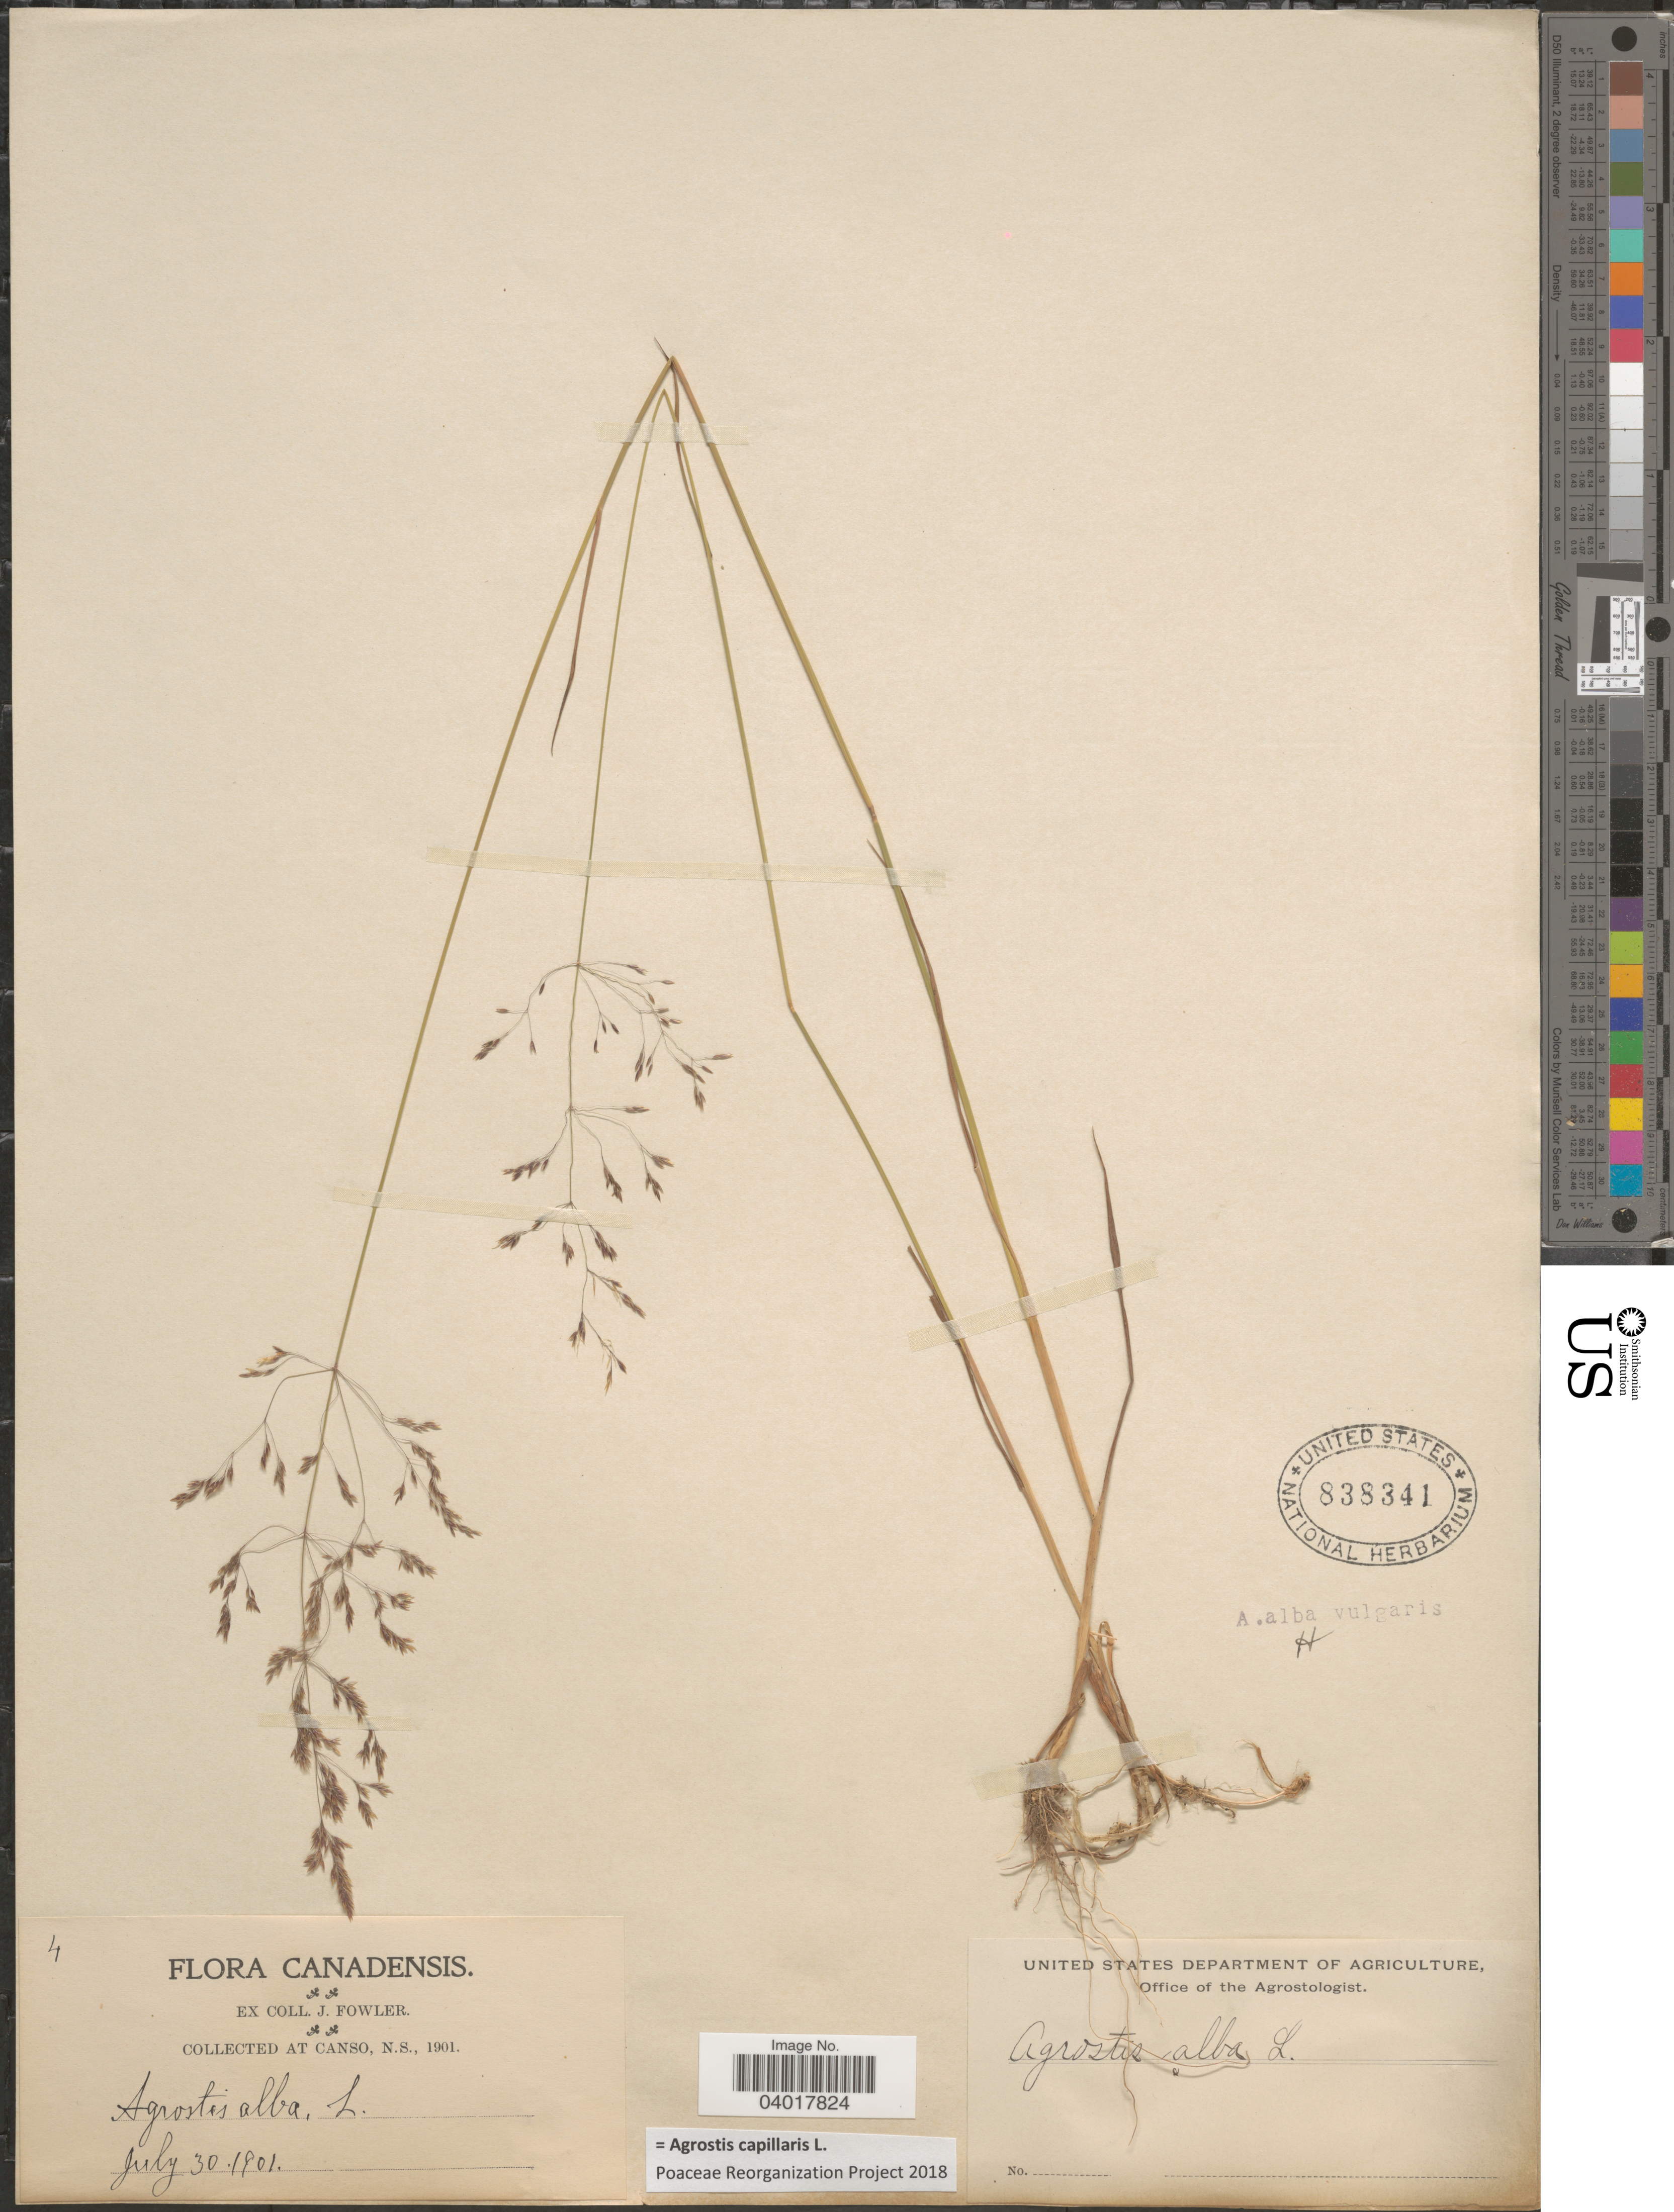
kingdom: Plantae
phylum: Tracheophyta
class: Liliopsida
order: Poales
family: Poaceae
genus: Agrostis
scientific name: Agrostis capillaris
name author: L.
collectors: J. Fowler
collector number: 4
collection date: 1901-07-30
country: Canada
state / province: Nova Scotia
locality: At Canso.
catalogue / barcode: US 838341